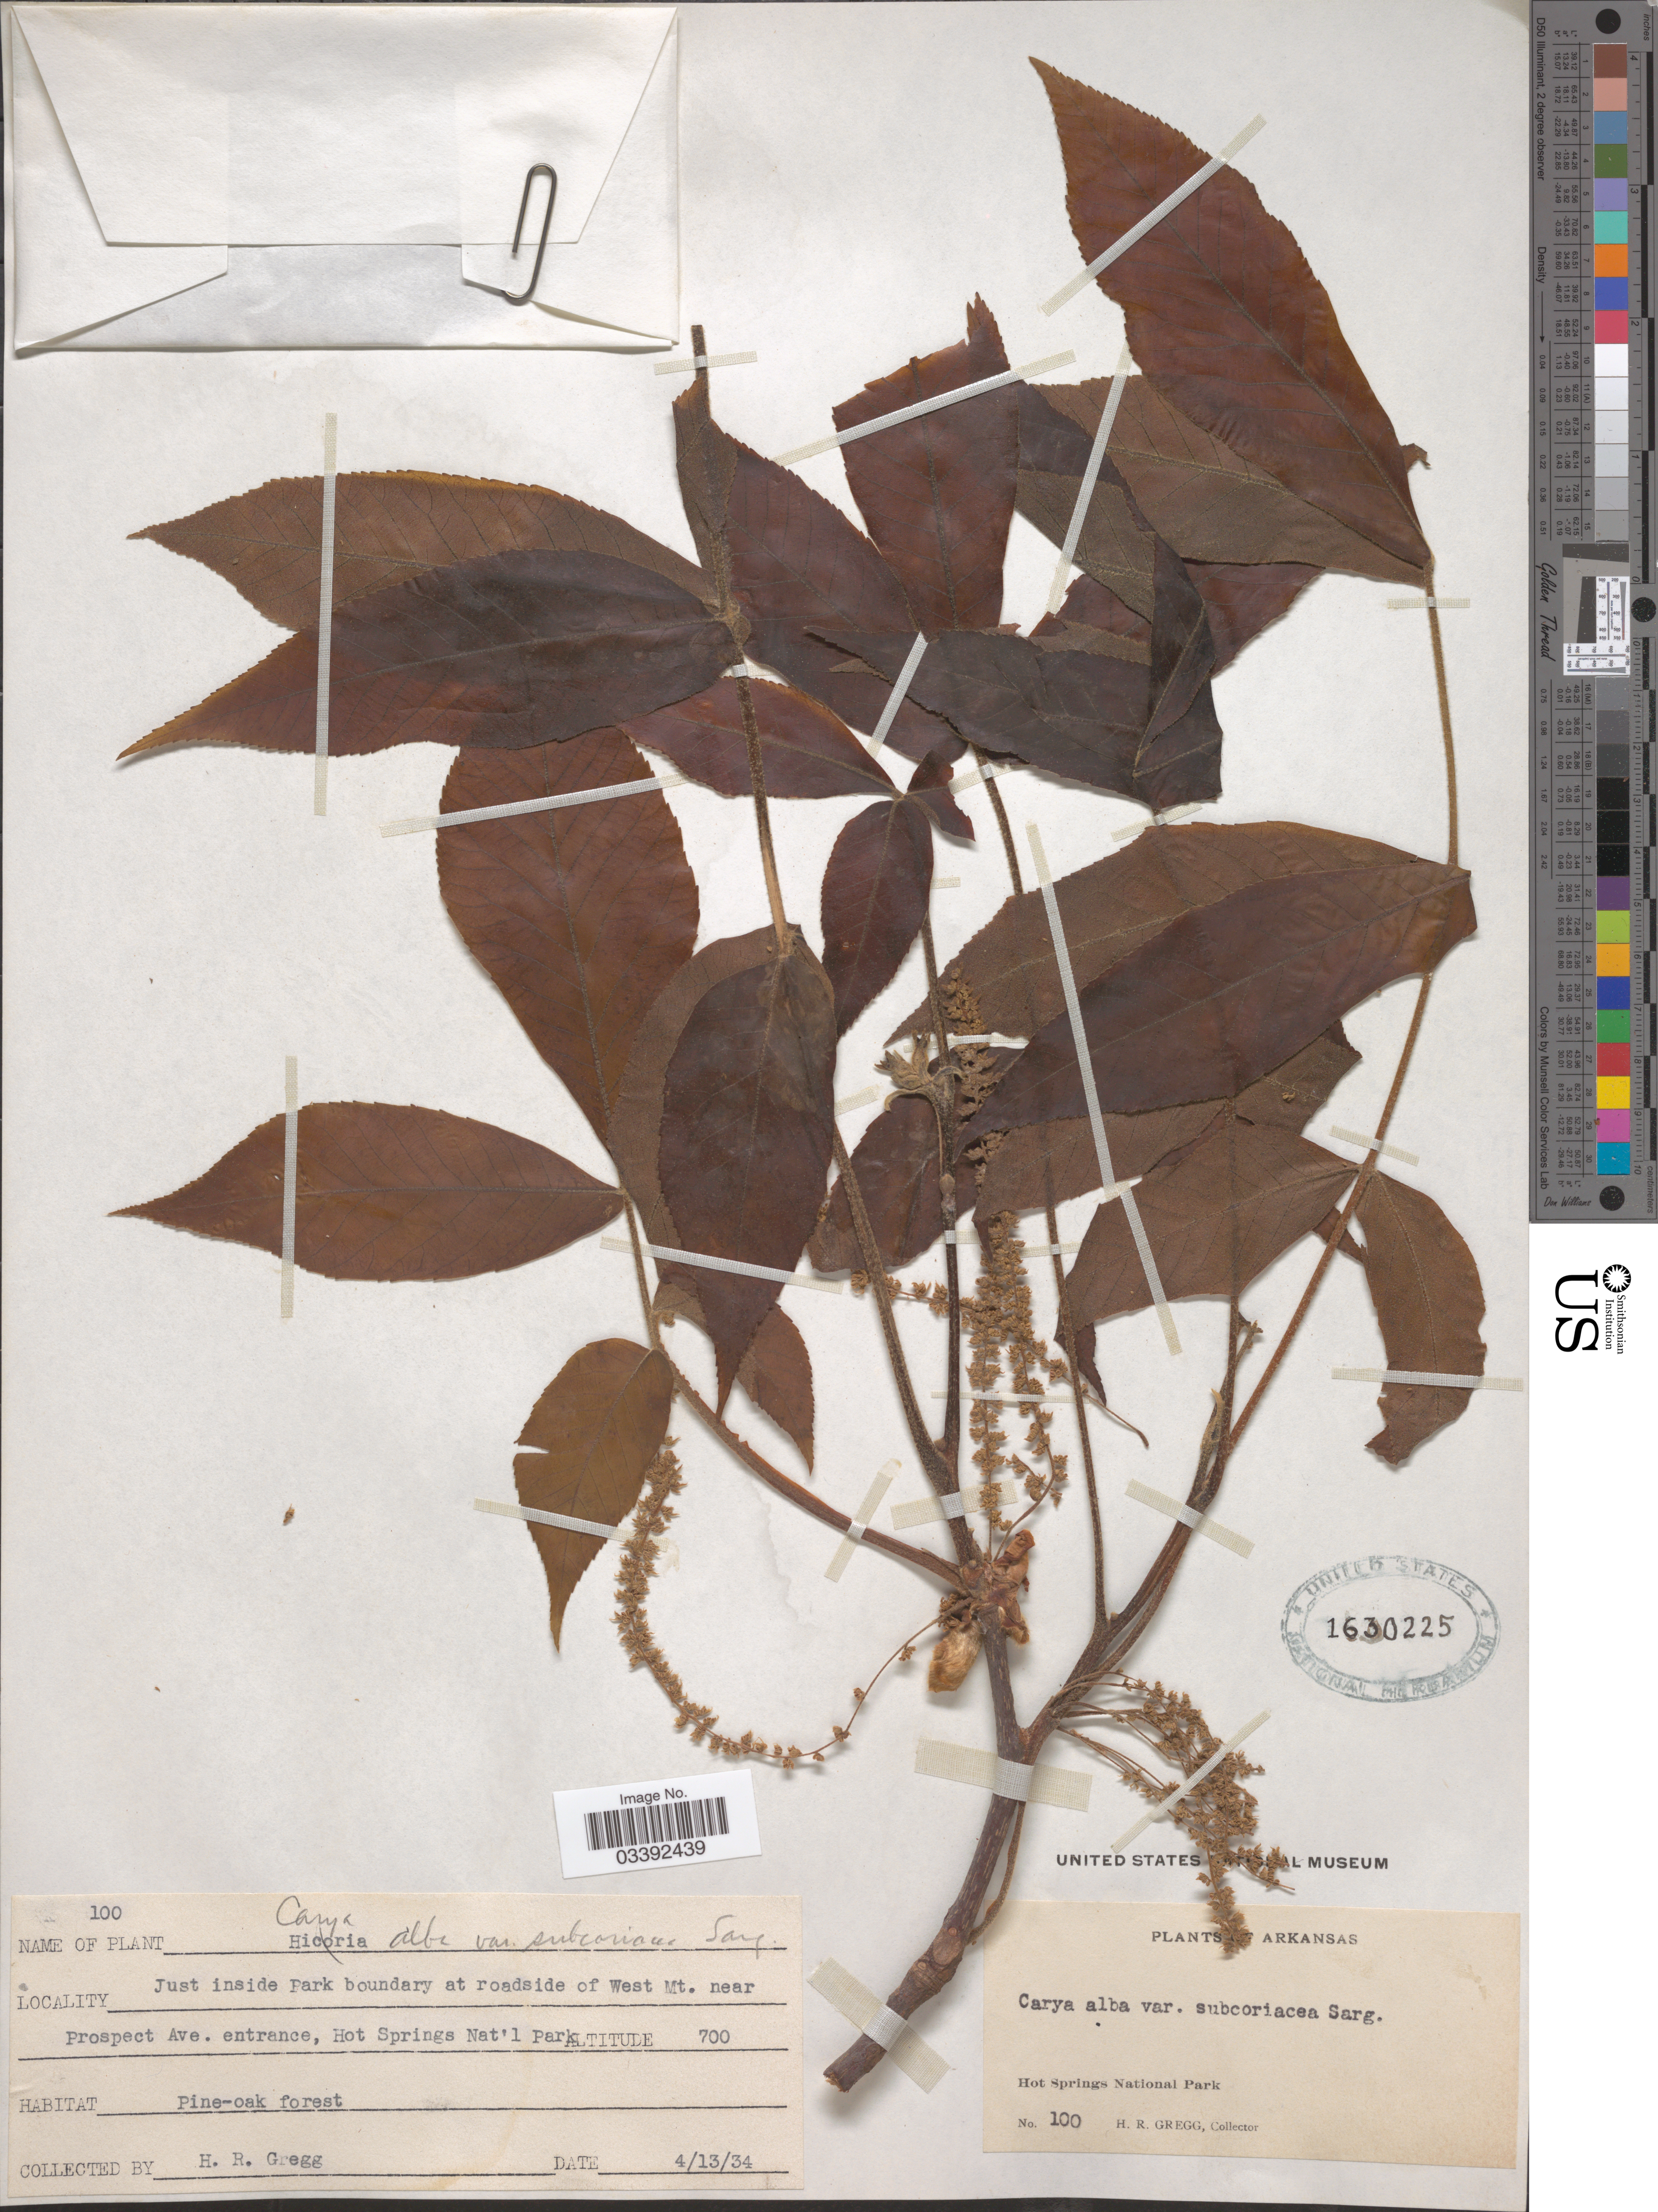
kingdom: Plantae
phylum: Tracheophyta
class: Magnoliopsida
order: Fagales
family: Juglandaceae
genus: Carya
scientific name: Carya tomentosa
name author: (Lam.) Nutt.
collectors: H. Gregg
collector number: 100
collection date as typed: Transcribed d/m/y: 13/4/34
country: United States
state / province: Arkansas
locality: Just inside Park boundary at roadside of West Mt. near Prospect Ave. entrance, Hot Springs National Park.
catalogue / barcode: US 1630225